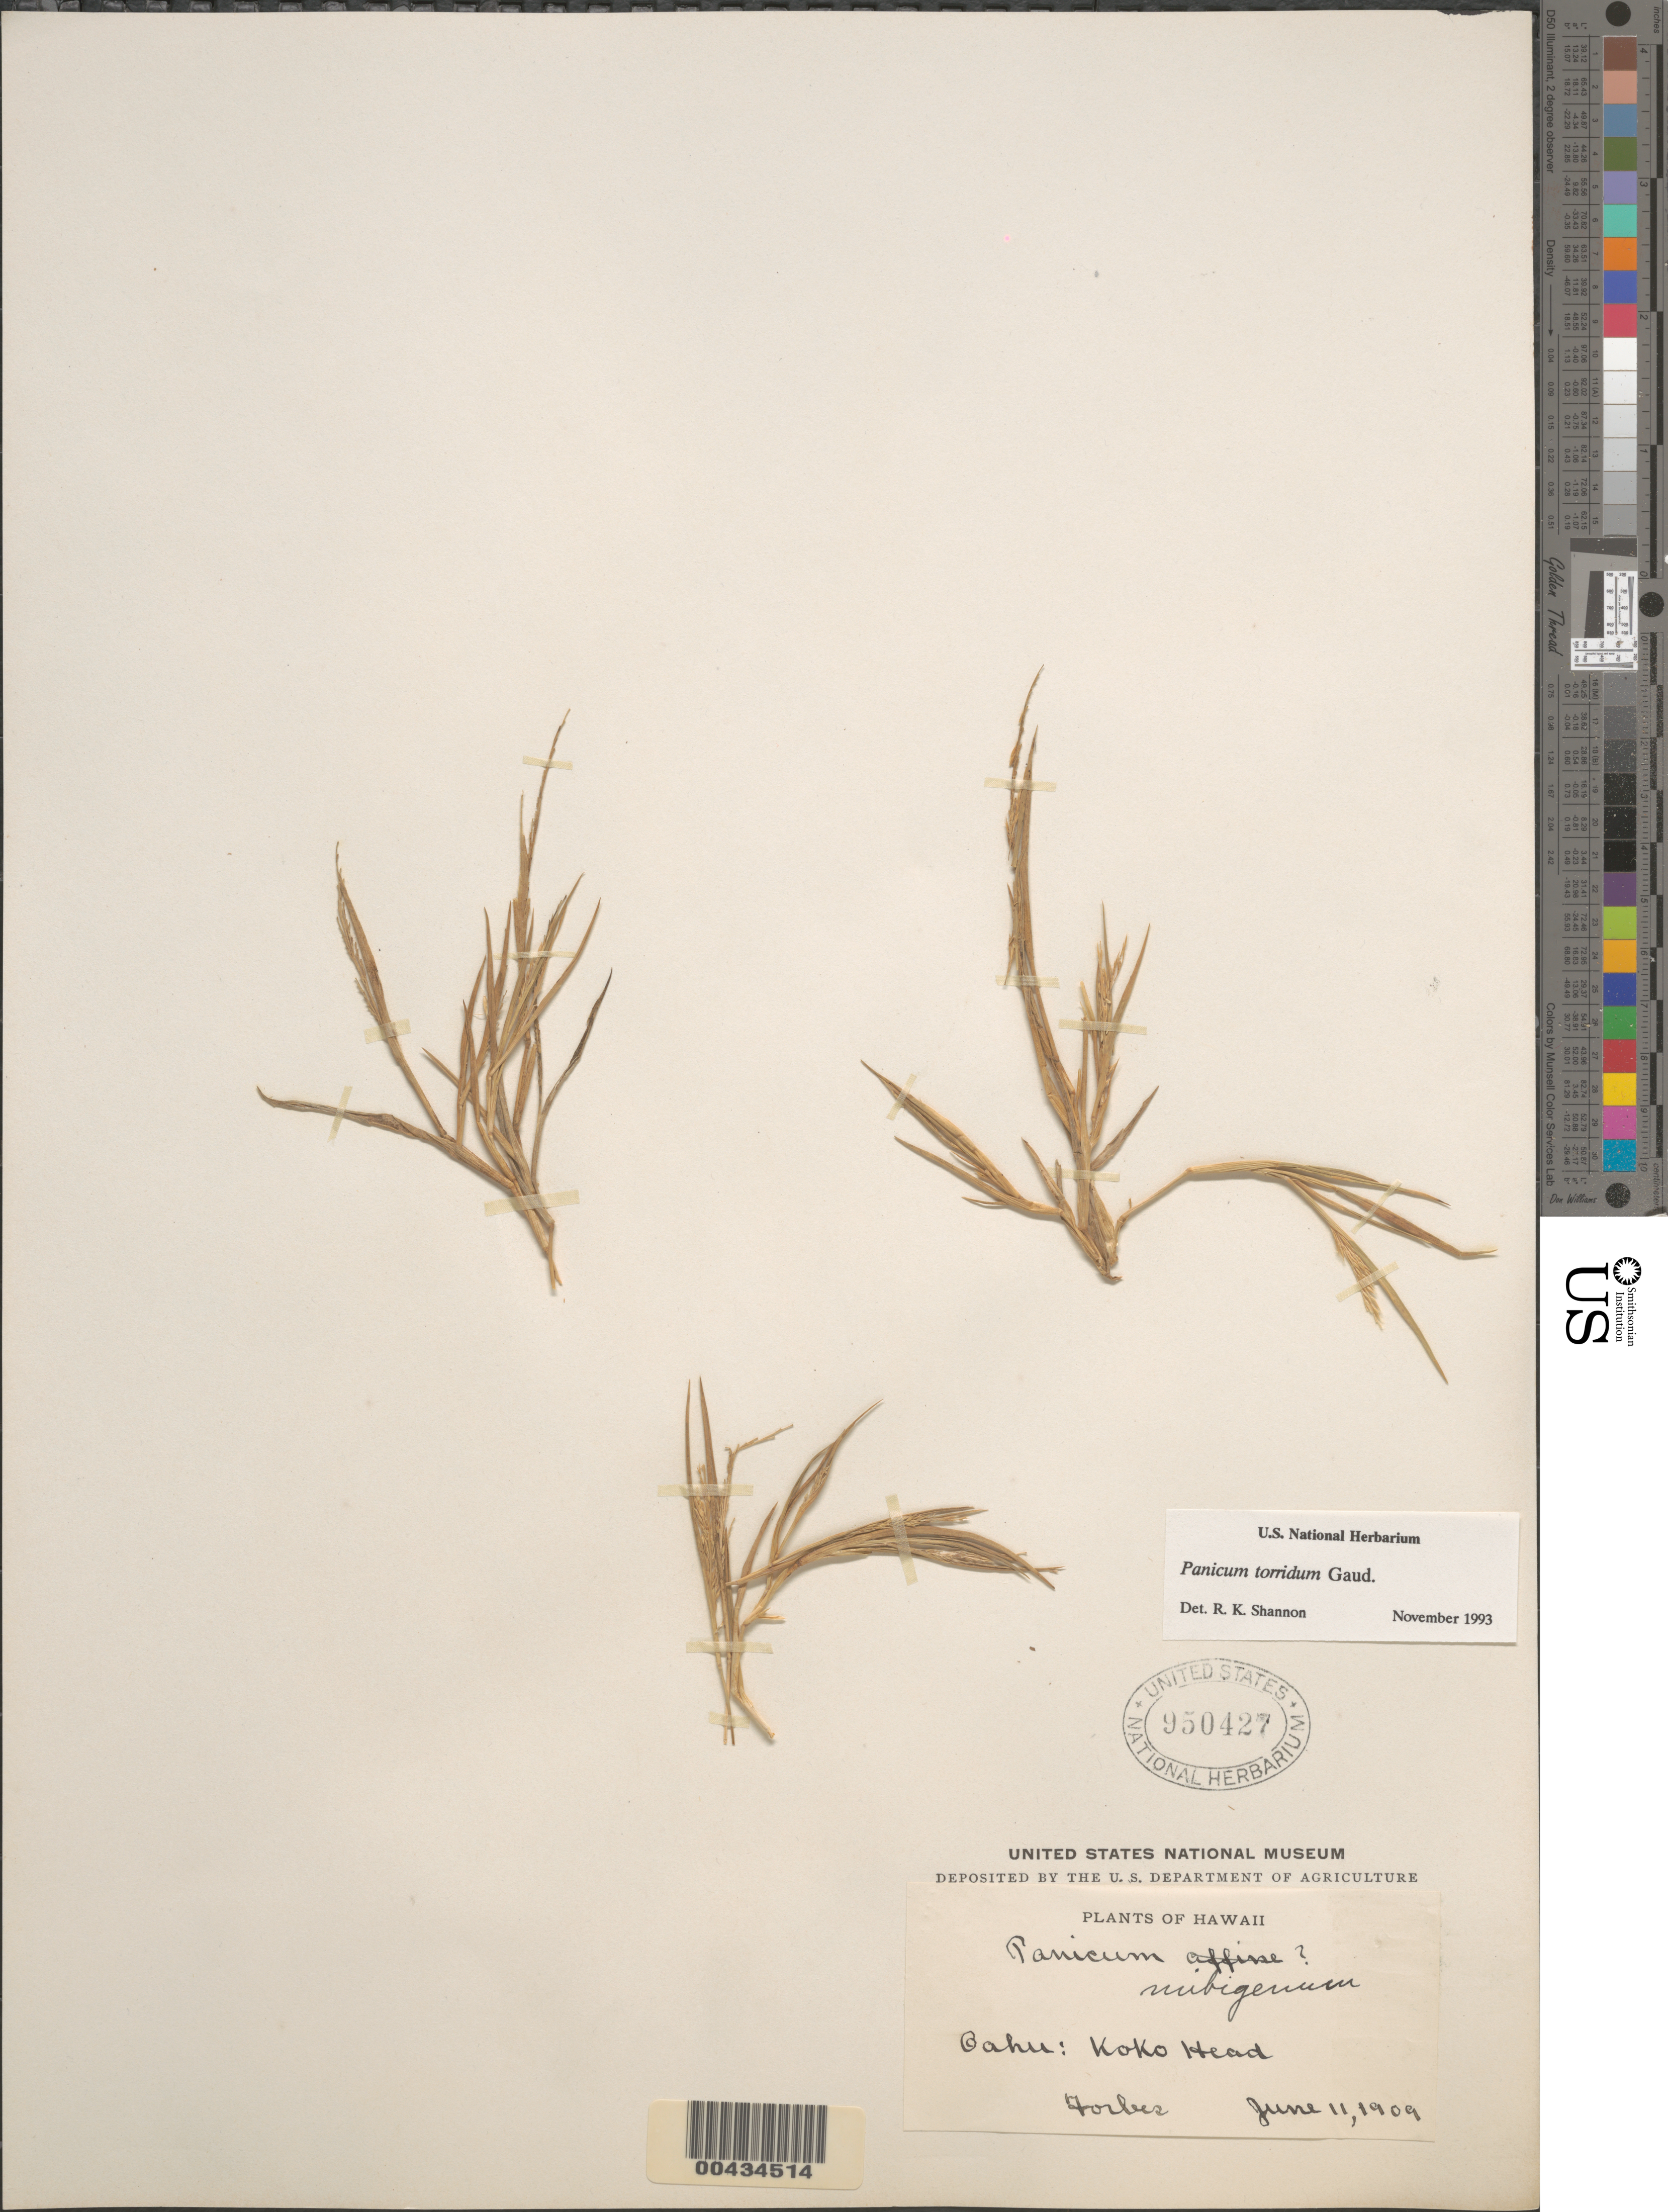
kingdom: Plantae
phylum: Tracheophyta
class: Liliopsida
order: Poales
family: Poaceae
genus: Panicum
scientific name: Panicum torridum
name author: Gaudich.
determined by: Shannon, R. K., (UNITED STATES)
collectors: C. N. Forbes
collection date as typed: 11 Jun 1909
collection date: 1909-06-11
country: United States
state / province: Hawaii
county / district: Honolulu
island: Oahu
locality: Koko Head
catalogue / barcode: US 950427